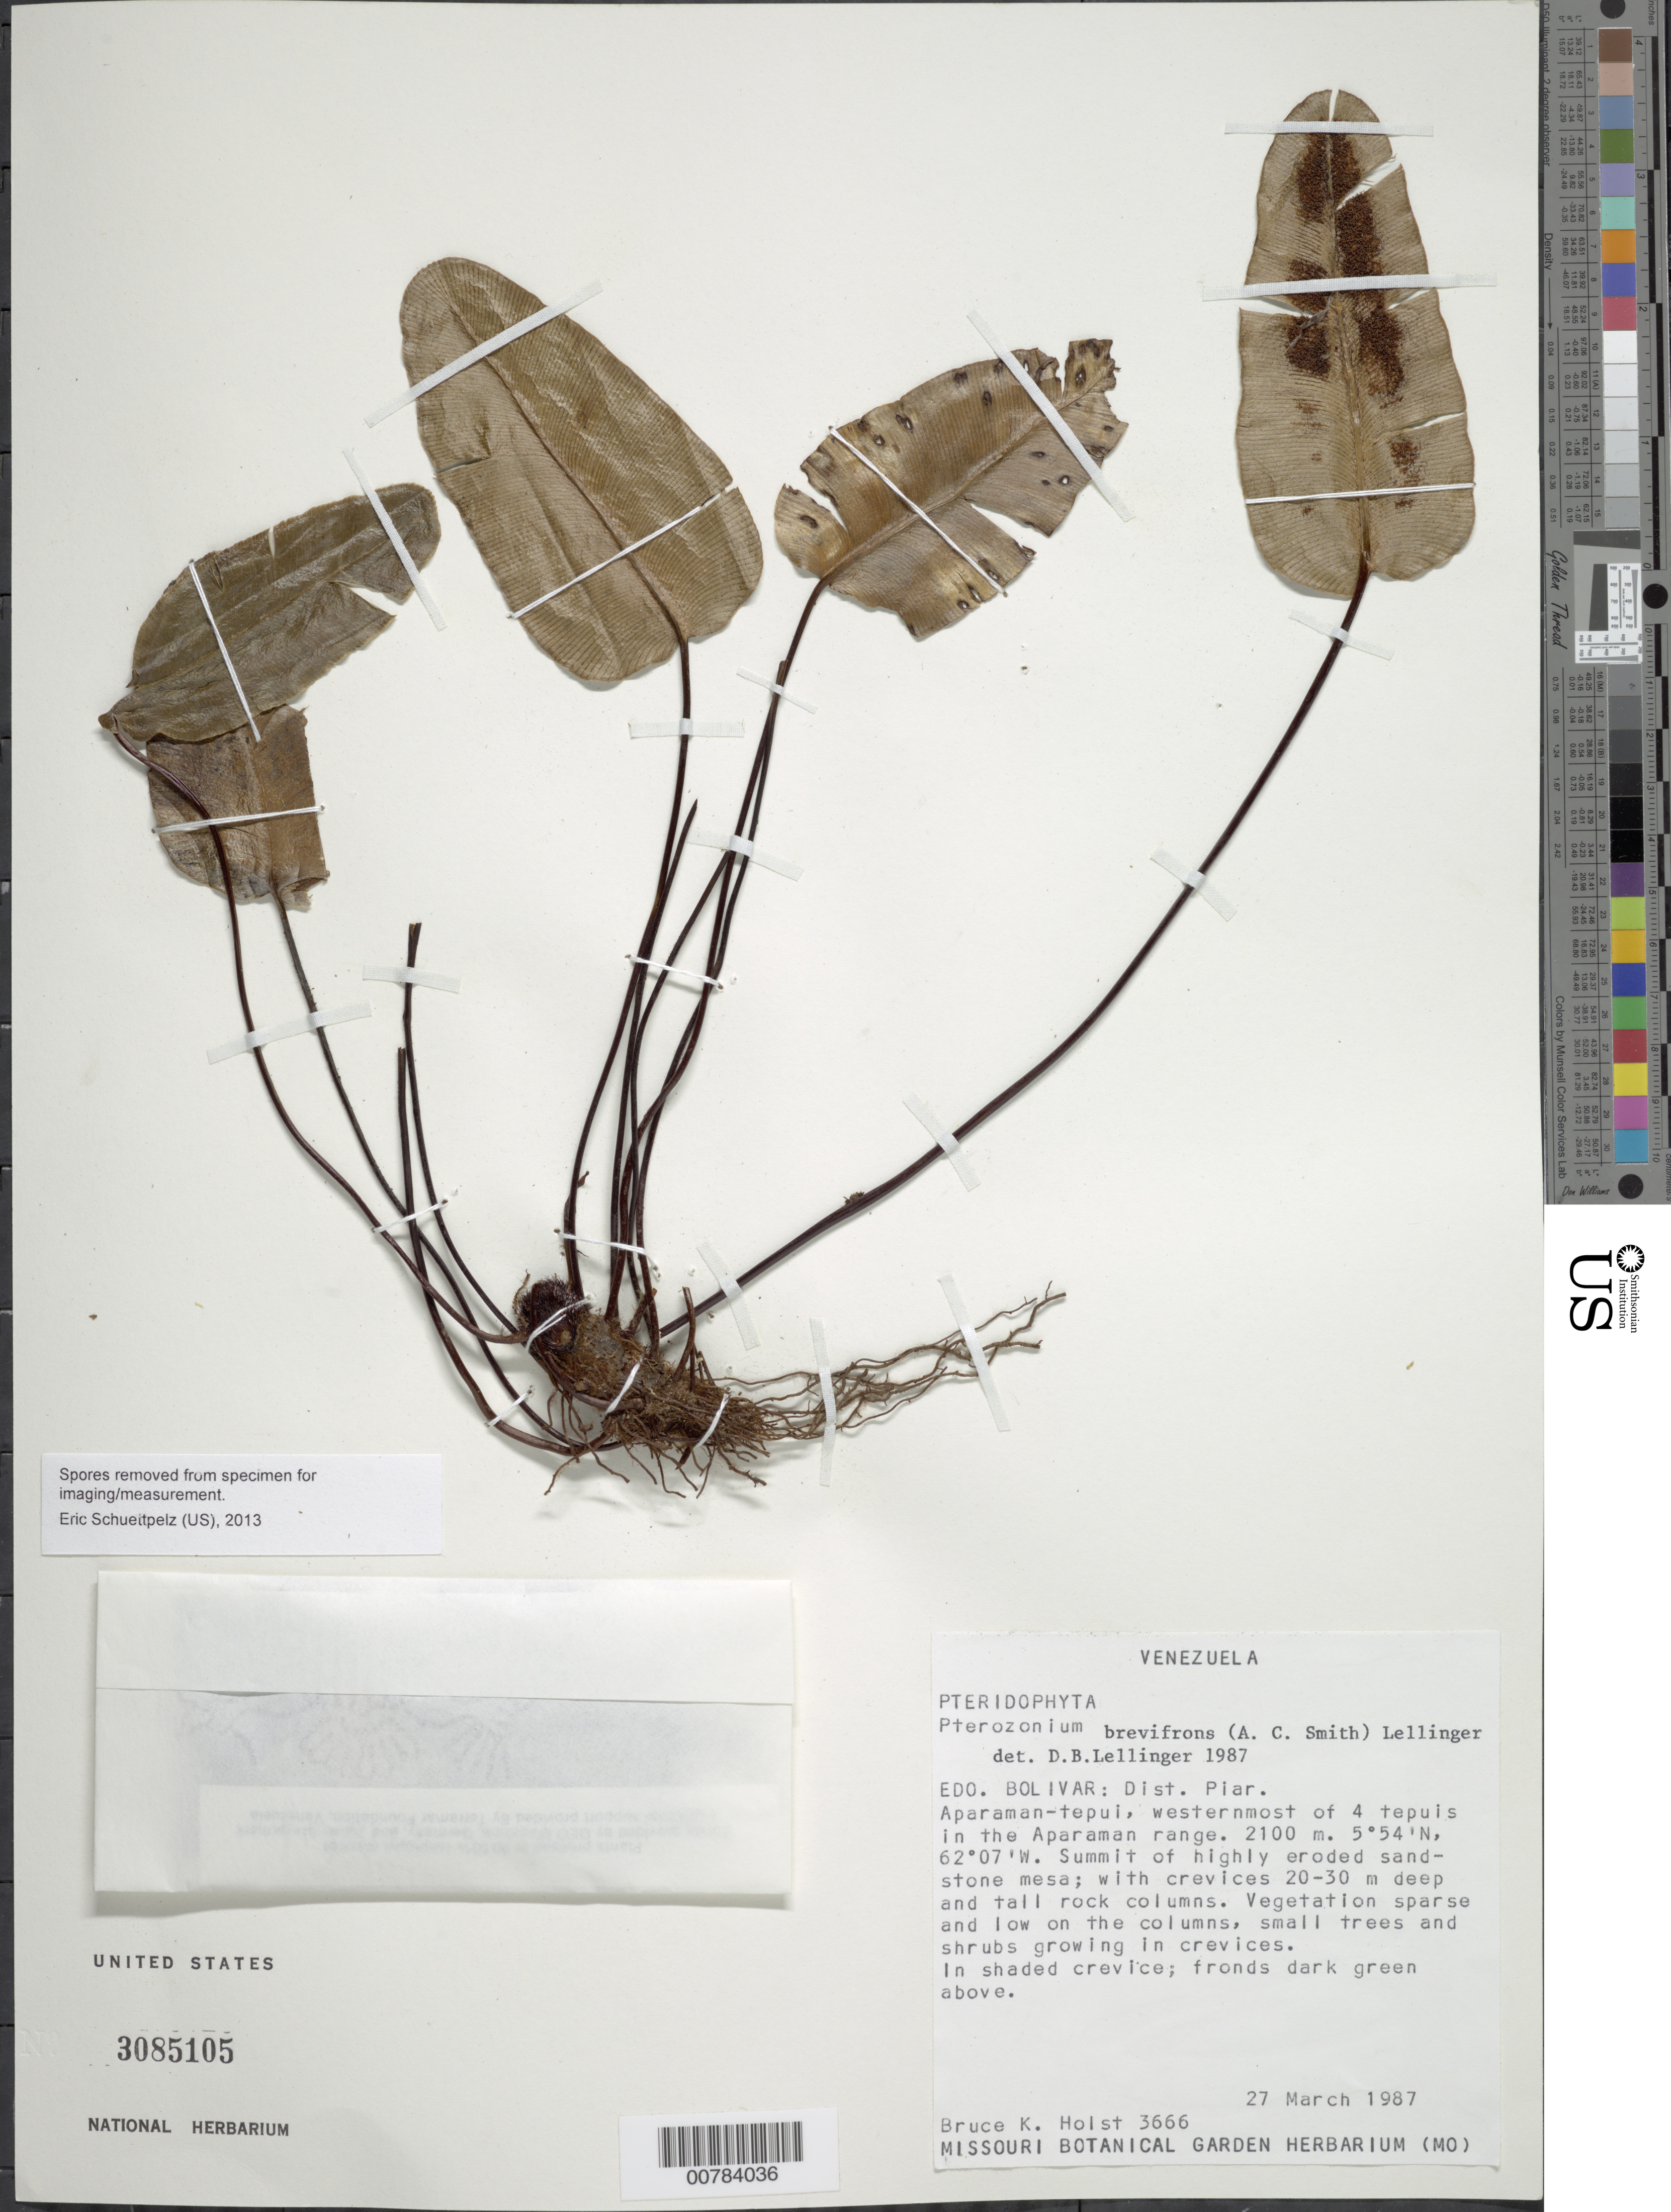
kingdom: Plantae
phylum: Tracheophyta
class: Polypodiopsida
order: Polypodiales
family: Pteridaceae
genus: Pterozonium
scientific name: Pterozonium brevifrons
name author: (A.C. Sm.) Lellinger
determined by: Lellinger, David B., (BOT), Smithsonian Institution - National Museum of Natural History (UNITED STATES)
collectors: B. Holst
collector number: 3666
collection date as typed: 27-Mar-87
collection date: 1987-03-27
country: Venezuela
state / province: Bolívar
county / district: Piar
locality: Auyan-tepuí, Río Churún, westernmost of 4 tepuís in the Aparaman range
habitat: Summit of highly eroded sand-stone mesa; with crevis 20-30m deep and tall rock columns. in shaded crevice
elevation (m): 2100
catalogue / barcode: US 3085105